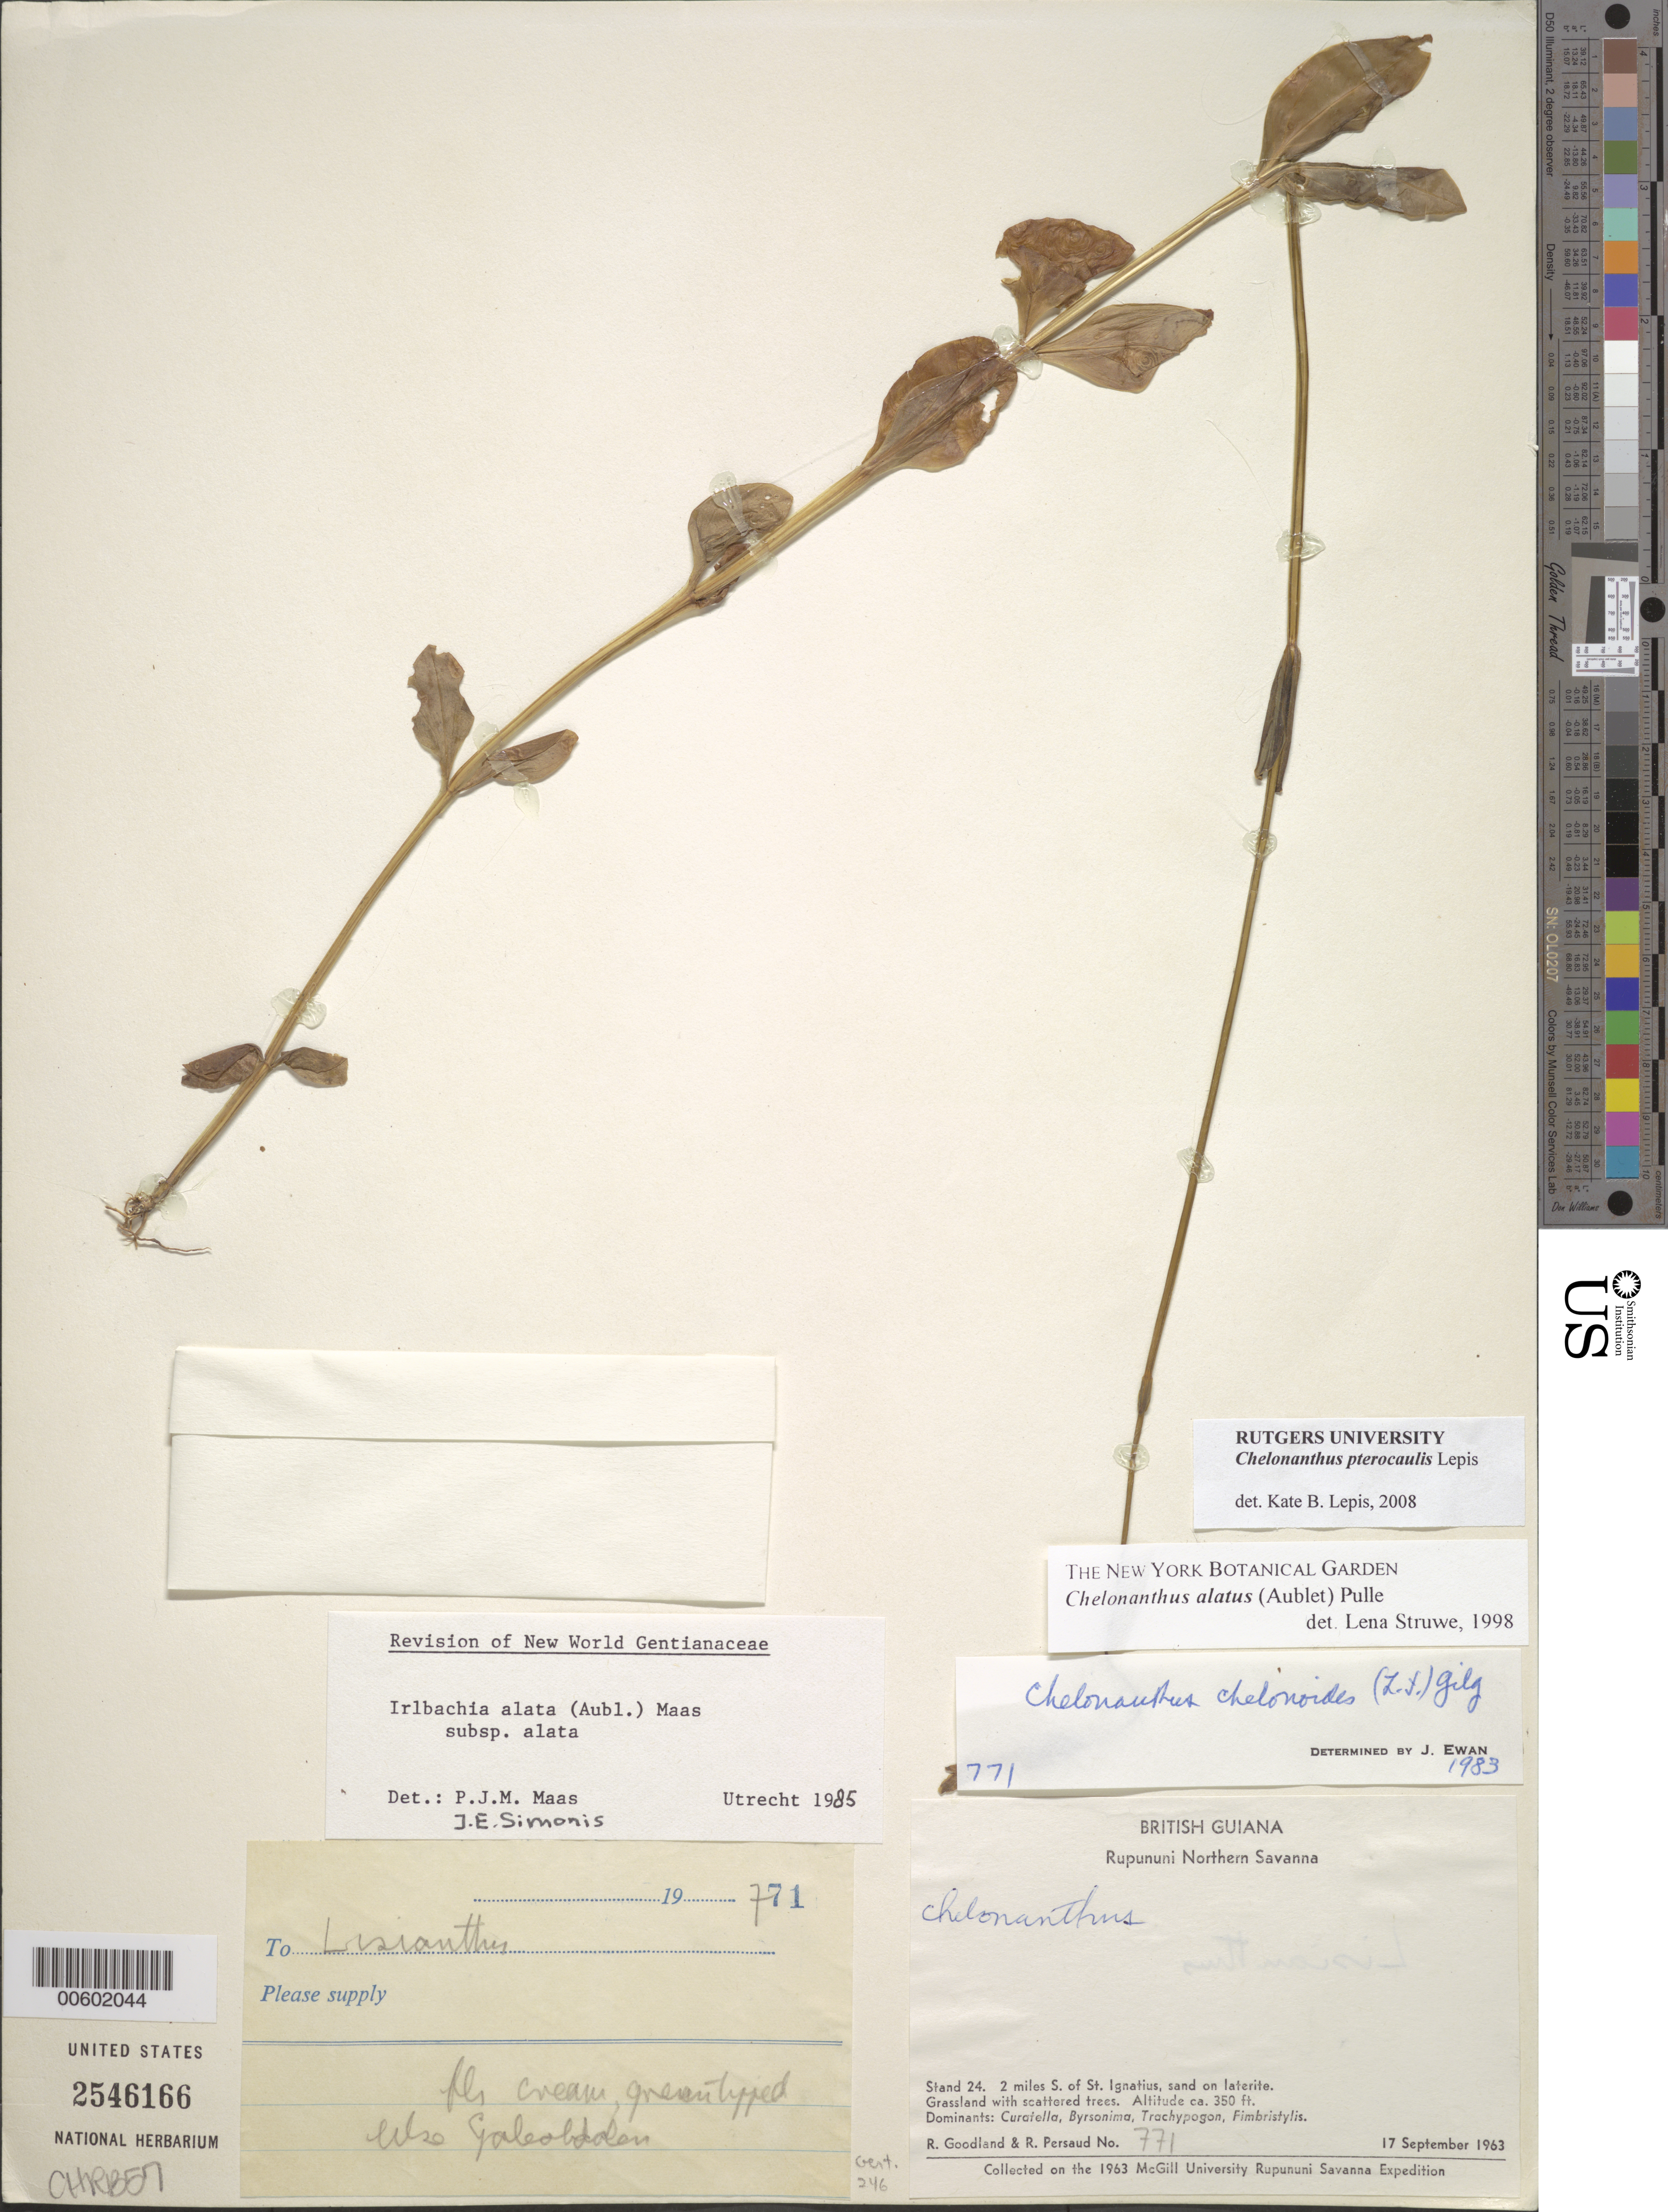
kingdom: Plantae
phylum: Tracheophyta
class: Magnoliopsida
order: Gentianales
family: Gentianaceae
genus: Chelonanthus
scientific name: Chelonanthus pterocaulis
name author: Lepis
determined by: Lepis, Kate B.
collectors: R. Goodland & R. Persaud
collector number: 771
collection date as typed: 17-Sep-63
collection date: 1963-09-17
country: Guyana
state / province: U. Takutu-U. Essequibo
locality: Rupununi Northern Savanna, St. Ignatius, 2 mi. S of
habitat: Grassland with scattered trees. Dominants: Curatella, Byrsonima, Trachypogon, Fimbristylis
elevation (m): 107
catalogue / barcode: US 2546166